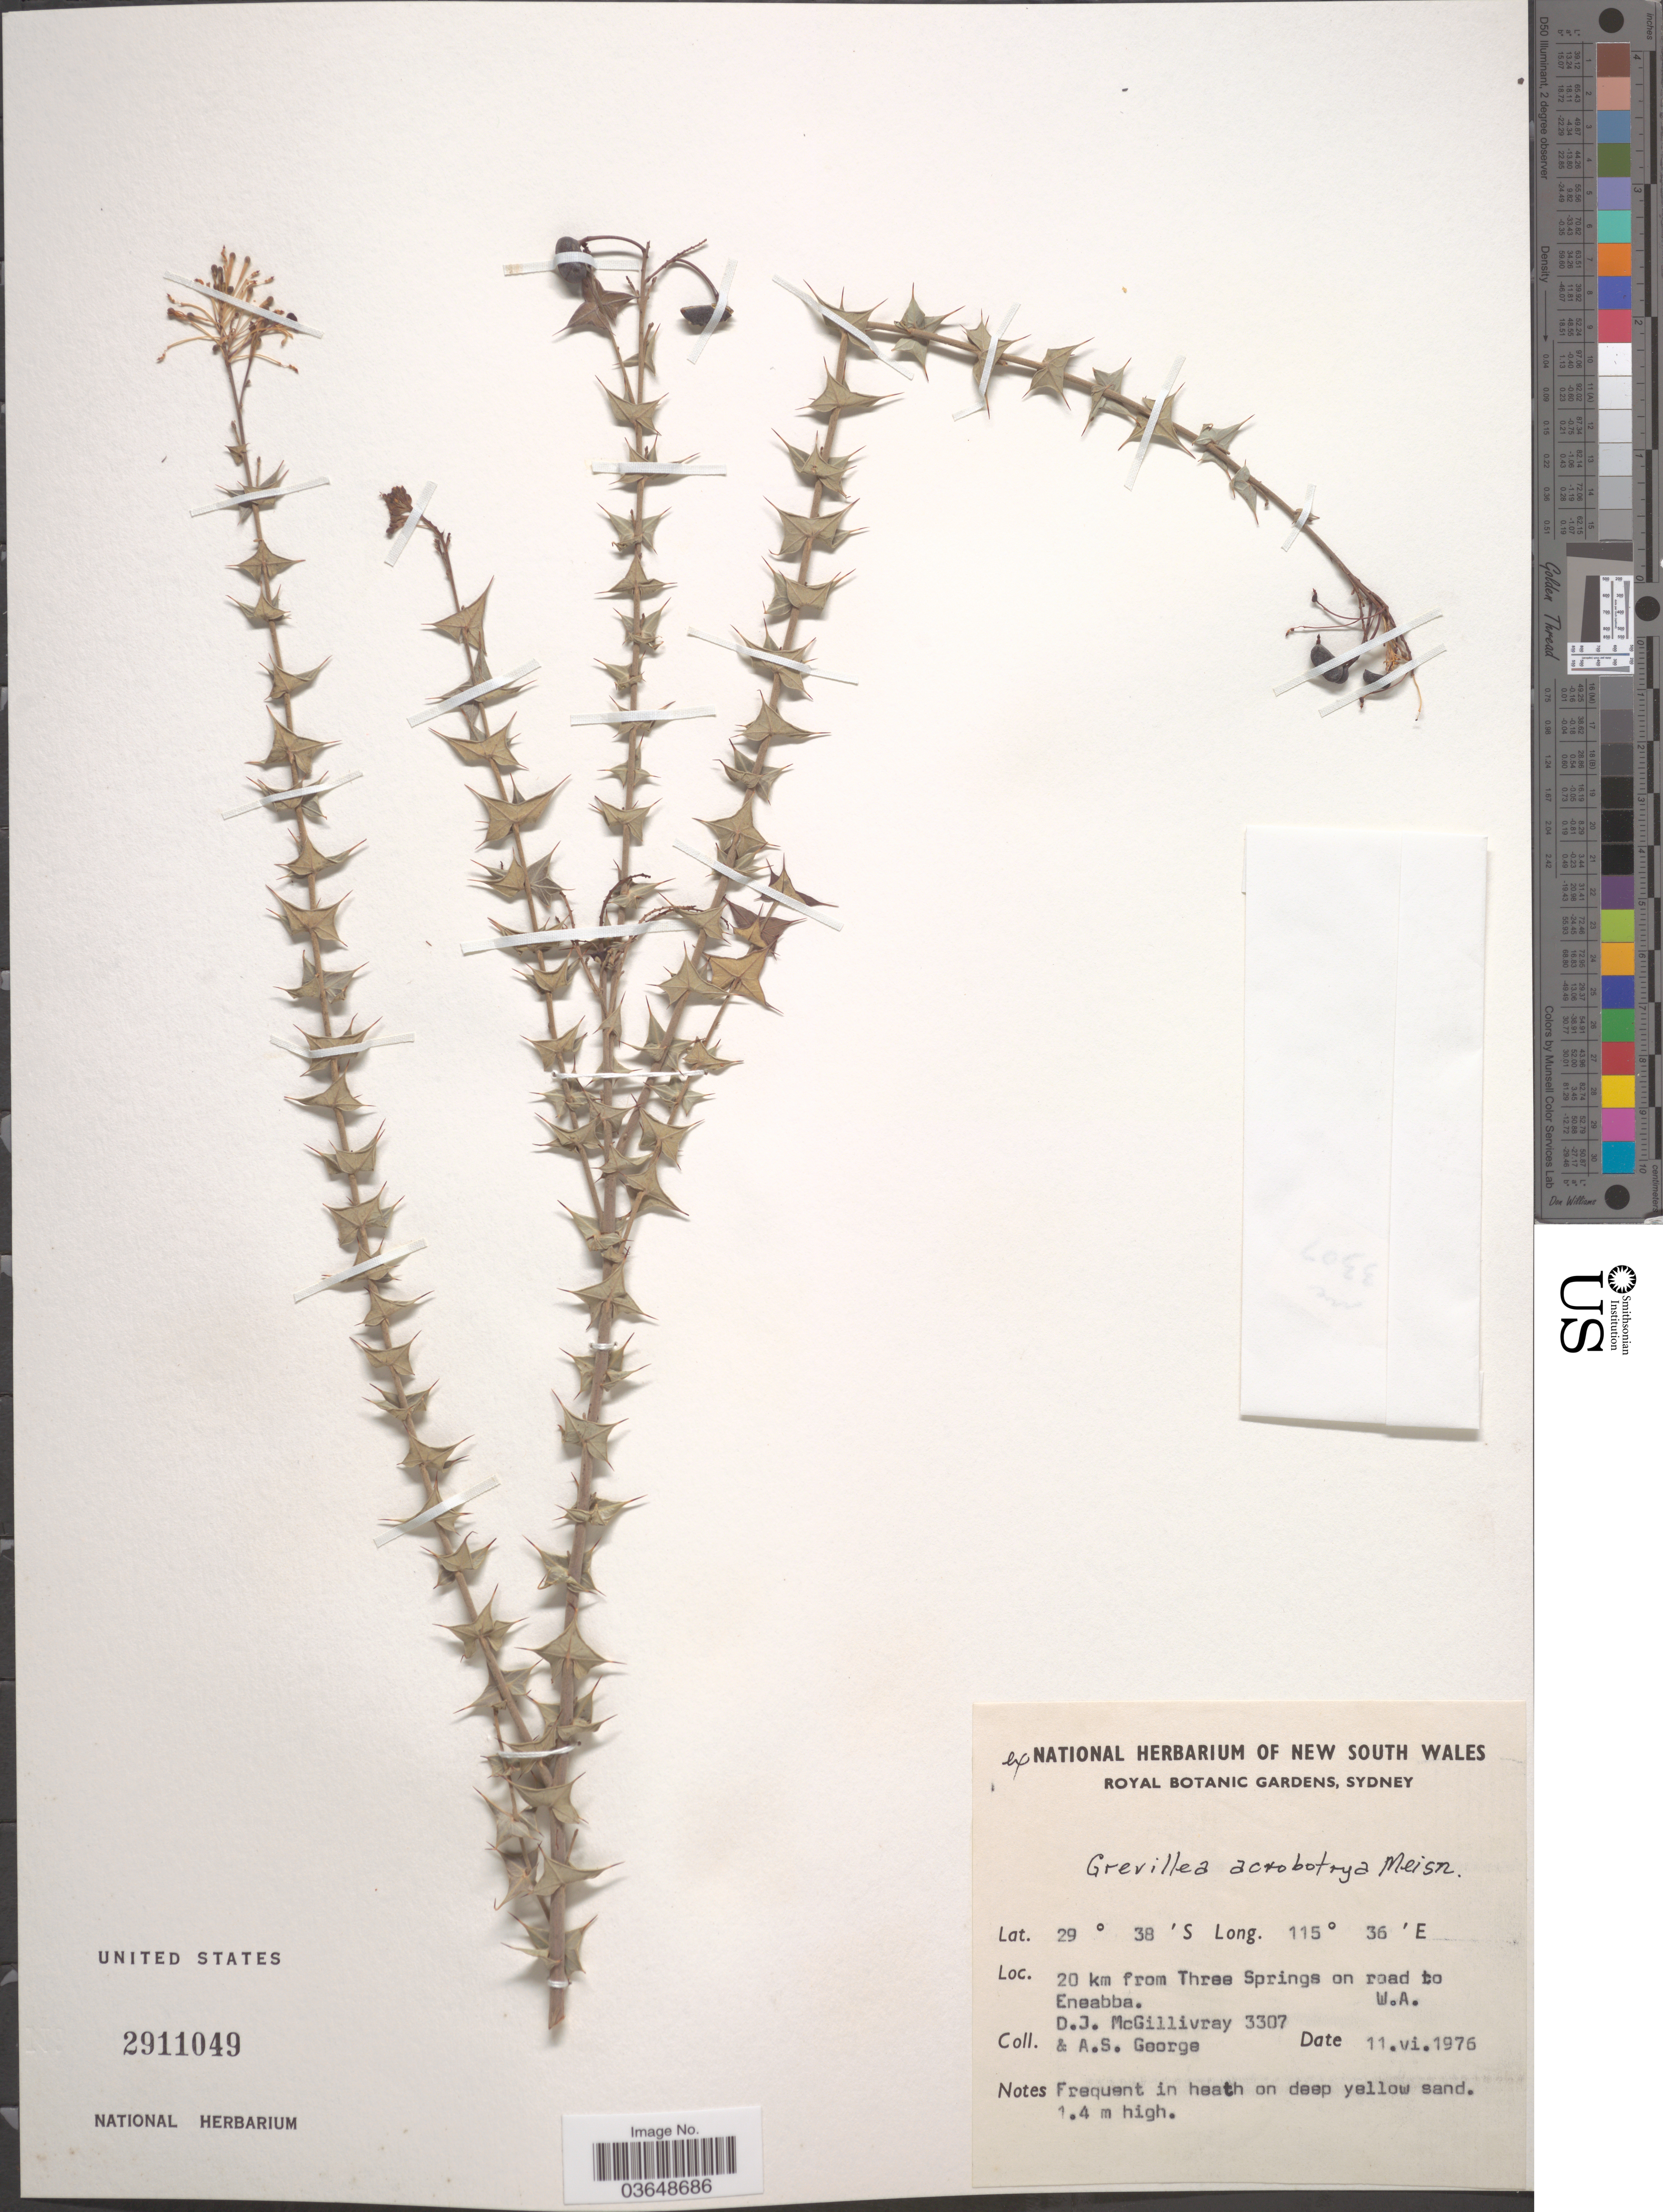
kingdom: Plantae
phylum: Tracheophyta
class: Magnoliopsida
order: Proteales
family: Proteaceae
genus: Grevillea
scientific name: Grevillea acrobotrya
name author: Meisn.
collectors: D. J. McGillivray & A. S. George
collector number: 3307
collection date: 1976-06-11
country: Australia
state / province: Western Australia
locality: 20 km from Three Springs on road to Eneabba.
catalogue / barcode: US 2911049